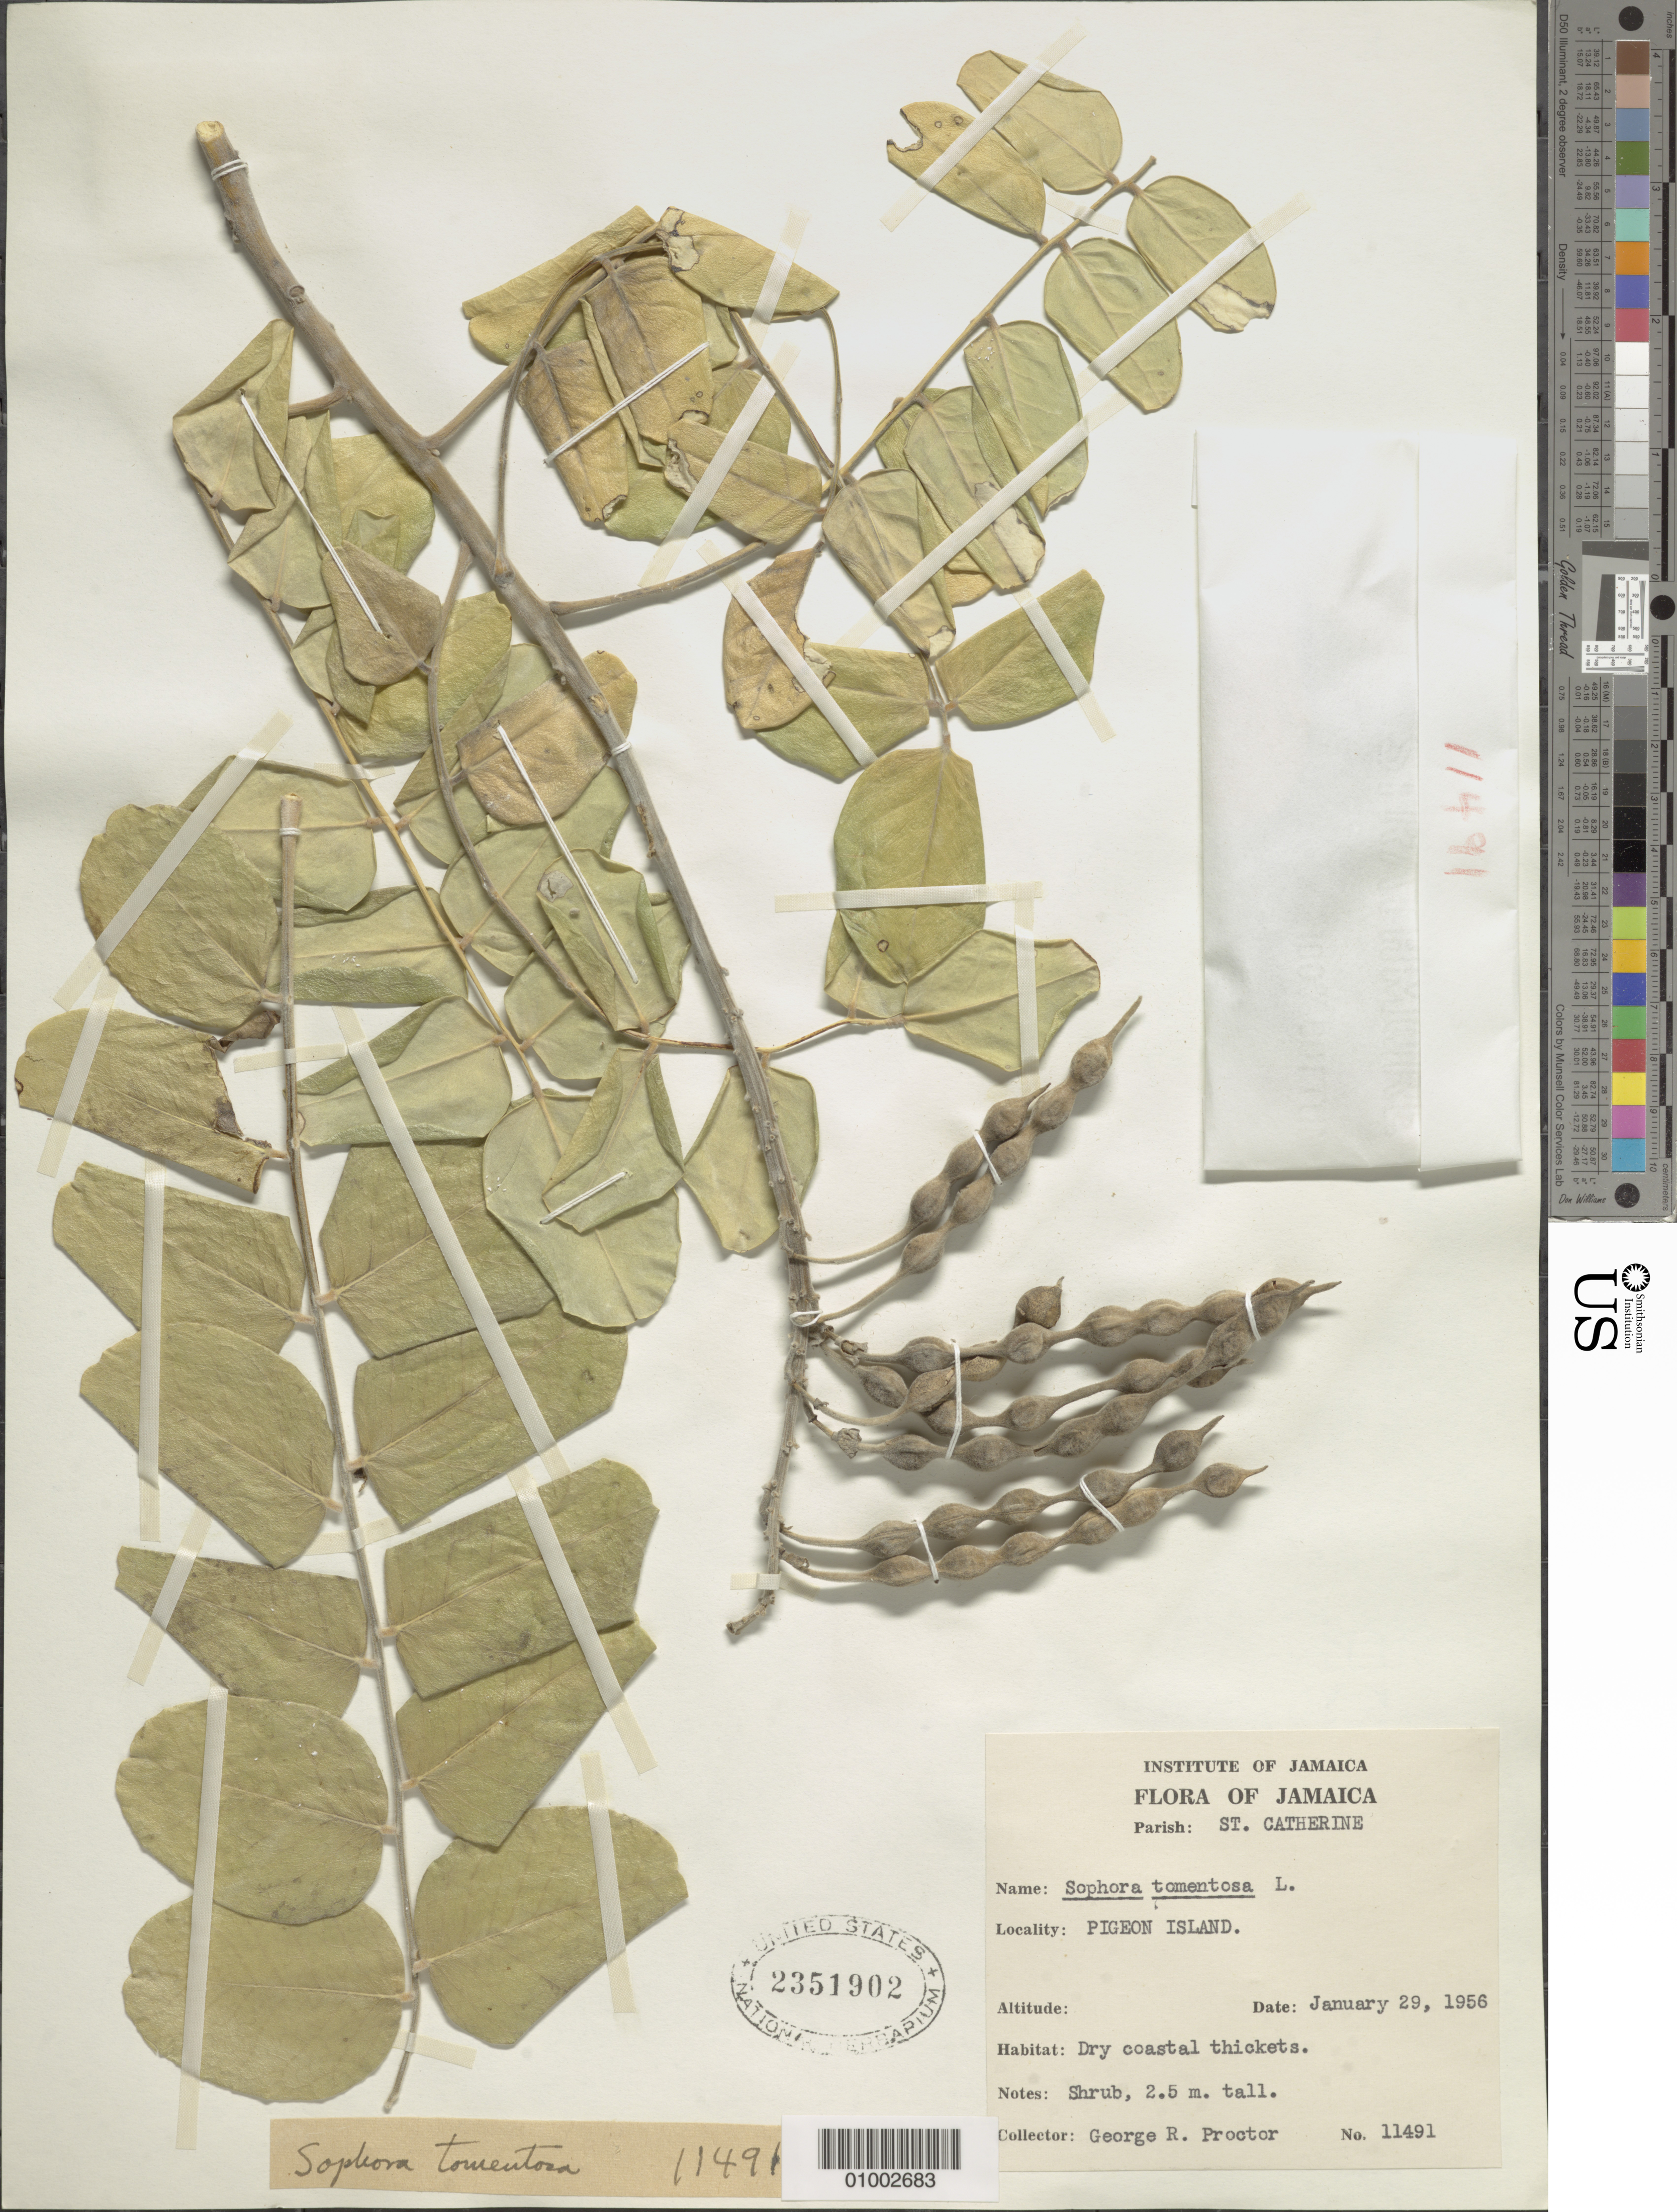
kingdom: Plantae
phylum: Tracheophyta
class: Magnoliopsida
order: Fabales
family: Fabaceae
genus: Sophora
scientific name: Sophora tomentosa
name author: L.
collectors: G. R. Proctor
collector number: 11491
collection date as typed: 29 Jan 1956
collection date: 1956-01-29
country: Jamaica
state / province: Saint Catherine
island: Jamaica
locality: Pidgeon Island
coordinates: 0 N, 0 E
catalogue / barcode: US 2351902